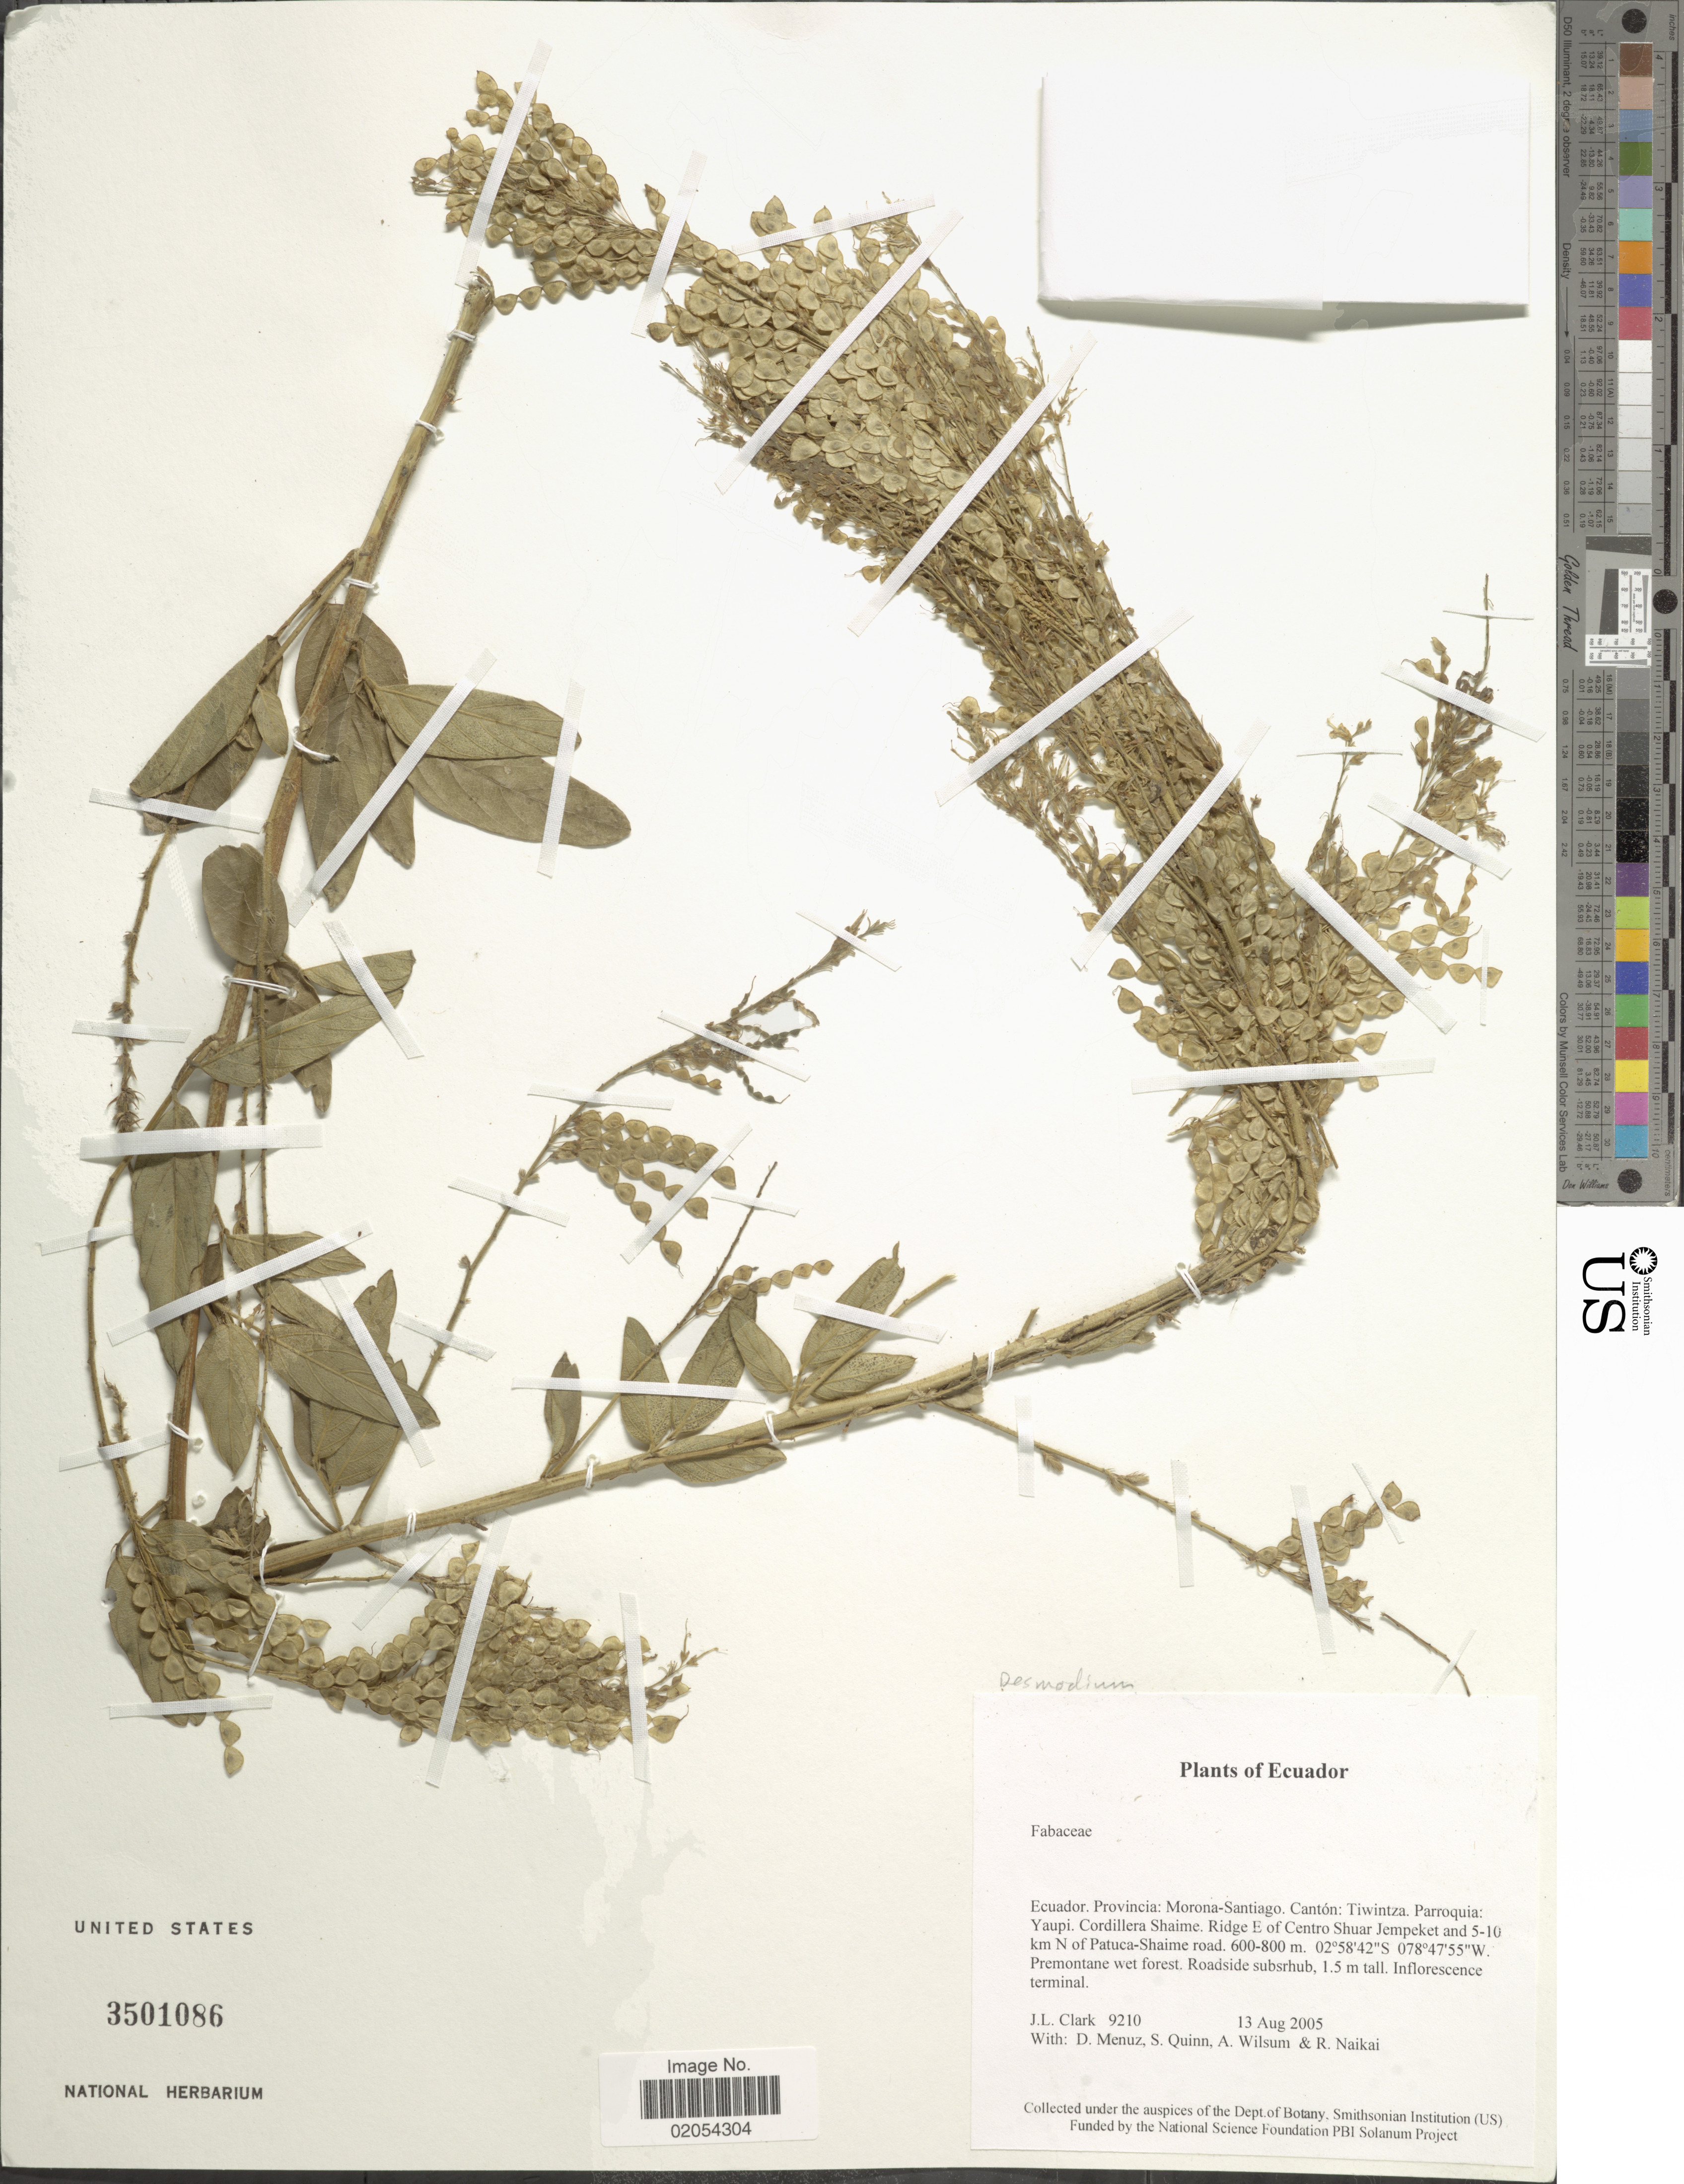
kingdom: Plantae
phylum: Tracheophyta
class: Magnoliopsida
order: Fabales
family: Fabaceae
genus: Desmodium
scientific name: Desmodium sp.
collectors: J. L. Clark, D. Menuz, S. Quinn & R. Naikai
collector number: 9210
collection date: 2005-08-19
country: Ecuador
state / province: Morona-Santiago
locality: Ecuador, Morona-Santiago Canton: Tiwintza. Parroqui: Yaupi, Cordillera Shaime. Ridge E of Centro Shuar Jempeket and 5-10 km N of Patuca-Shaime road.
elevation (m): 600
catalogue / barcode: US 3501086